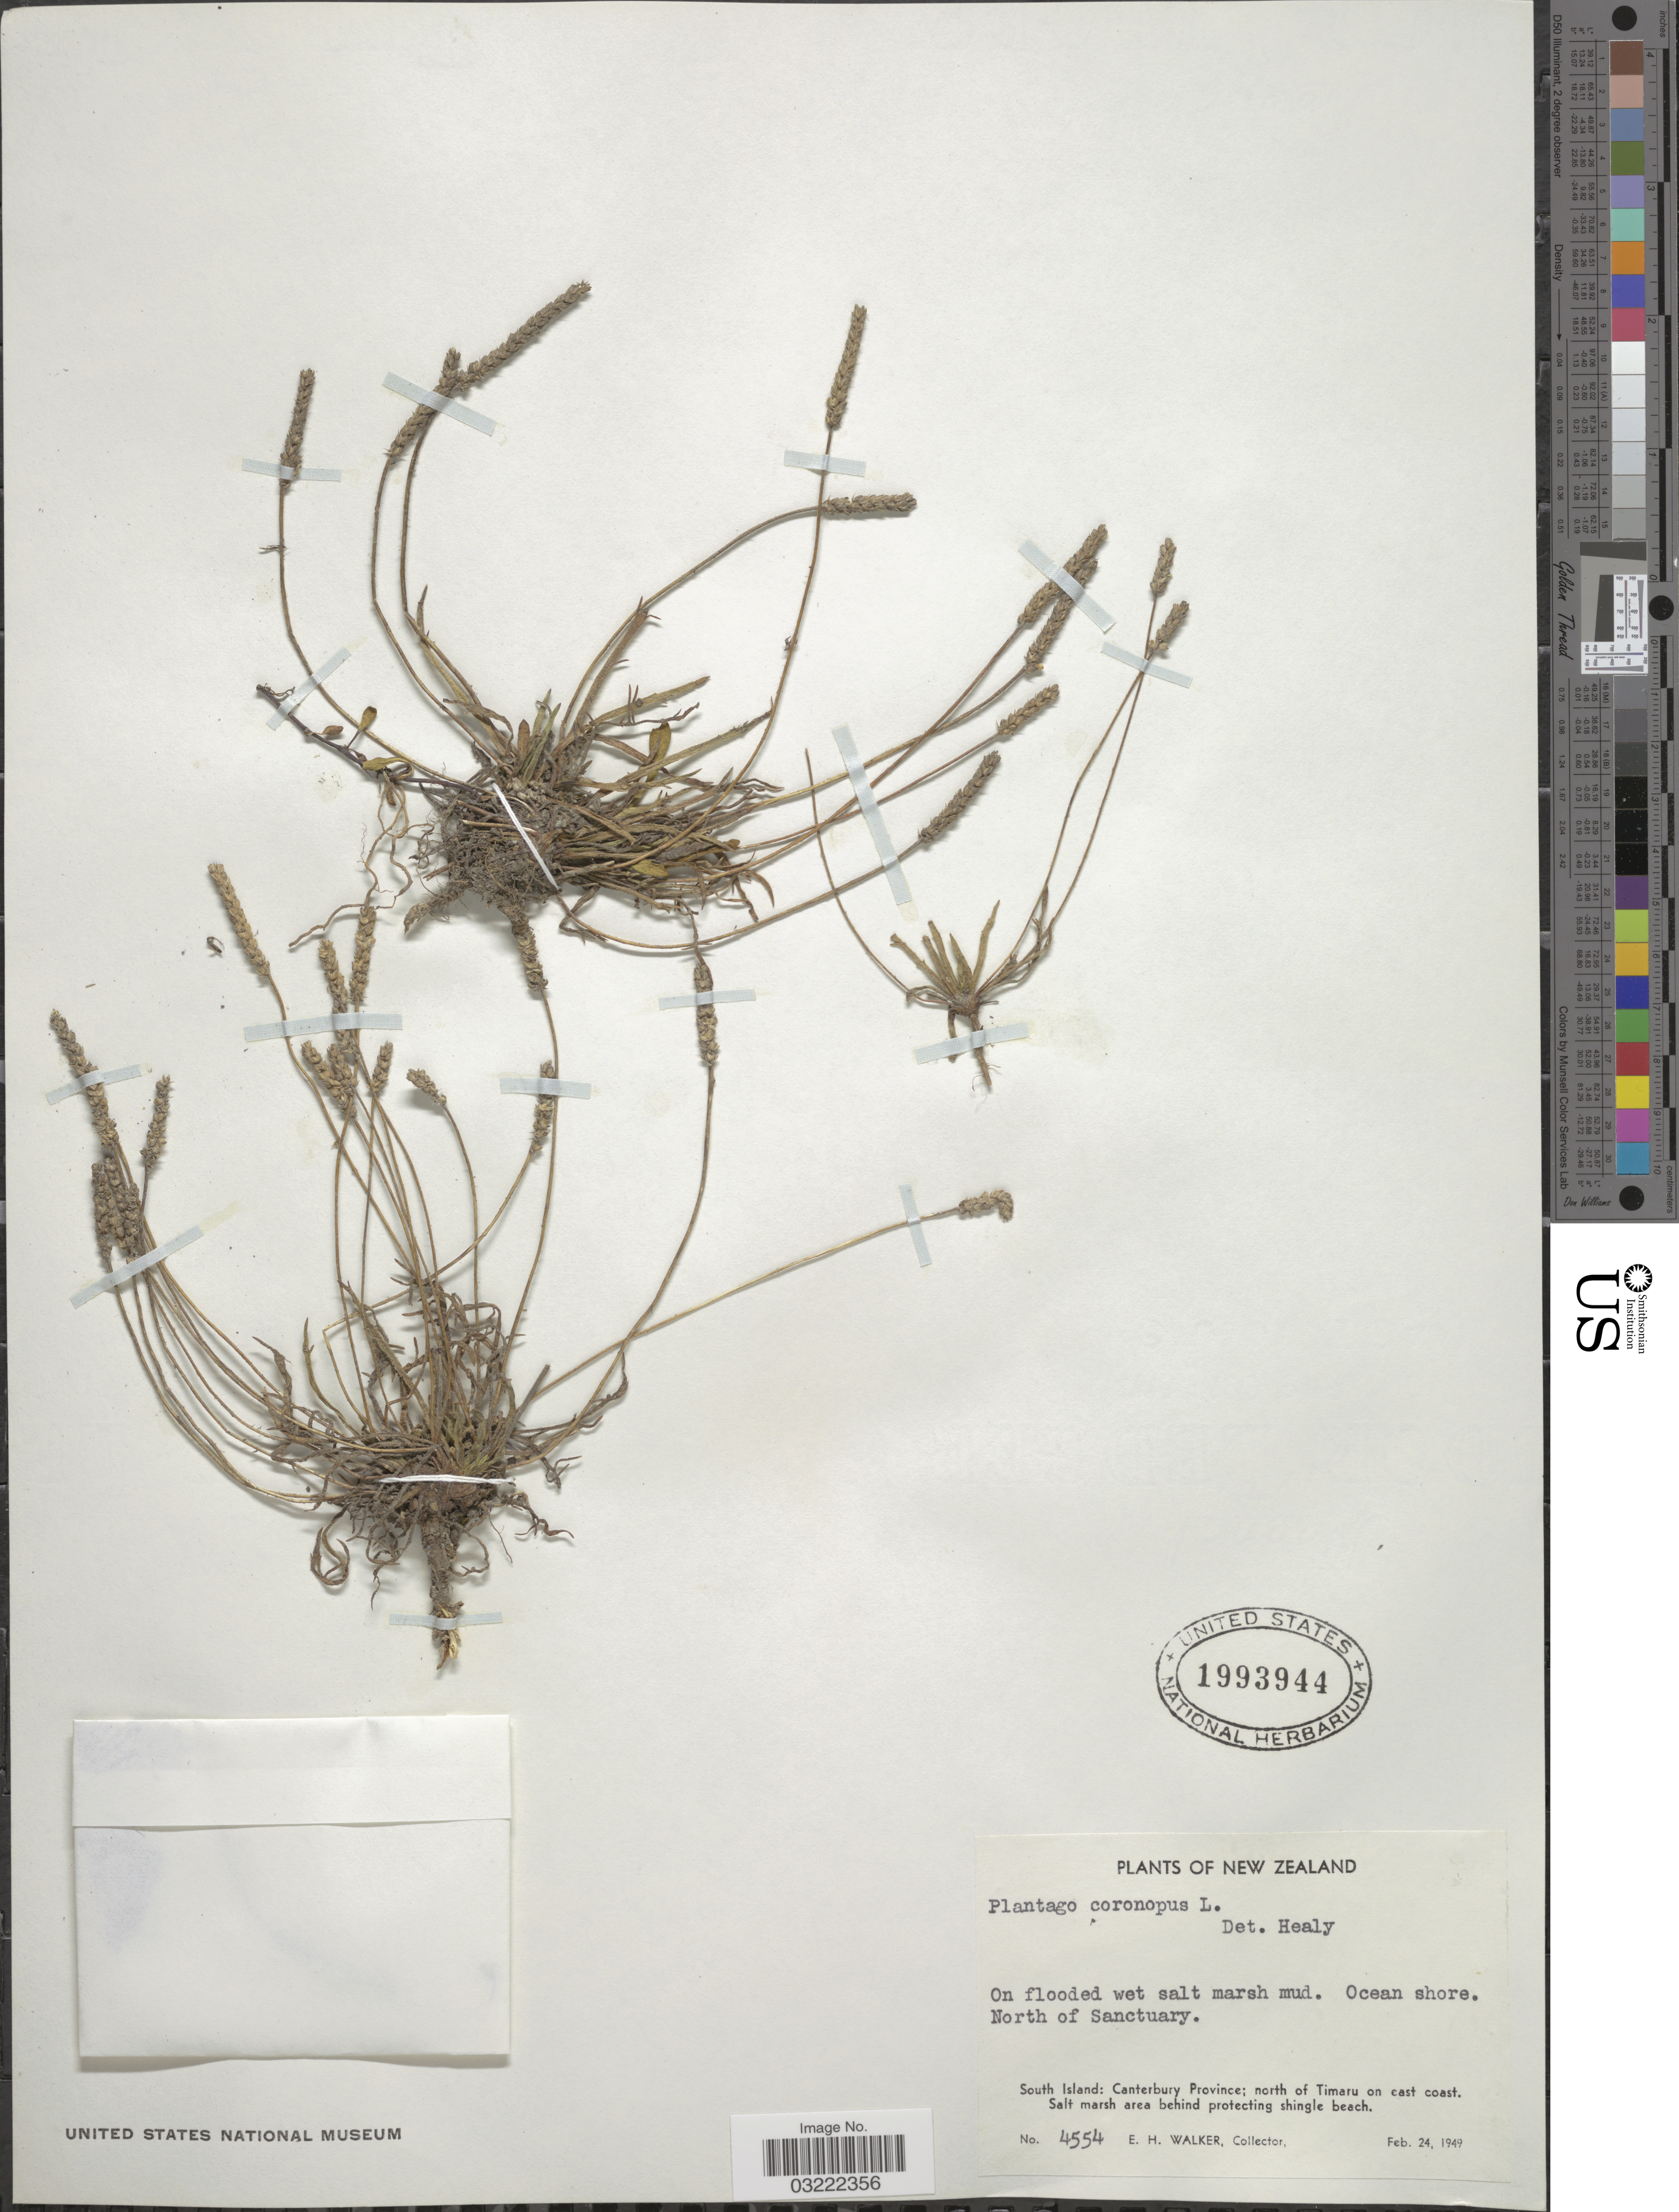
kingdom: Plantae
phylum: Tracheophyta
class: Magnoliopsida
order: Lamiales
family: Plantaginaceae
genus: Plantago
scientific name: Plantago coronopus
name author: L.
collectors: E. H. Walker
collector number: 4554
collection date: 1949-02-24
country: New Zealand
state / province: Canterbury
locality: Ocean shore, North of Sanctuary, South Island: north of Timaru on east coast.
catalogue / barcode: US 1993944